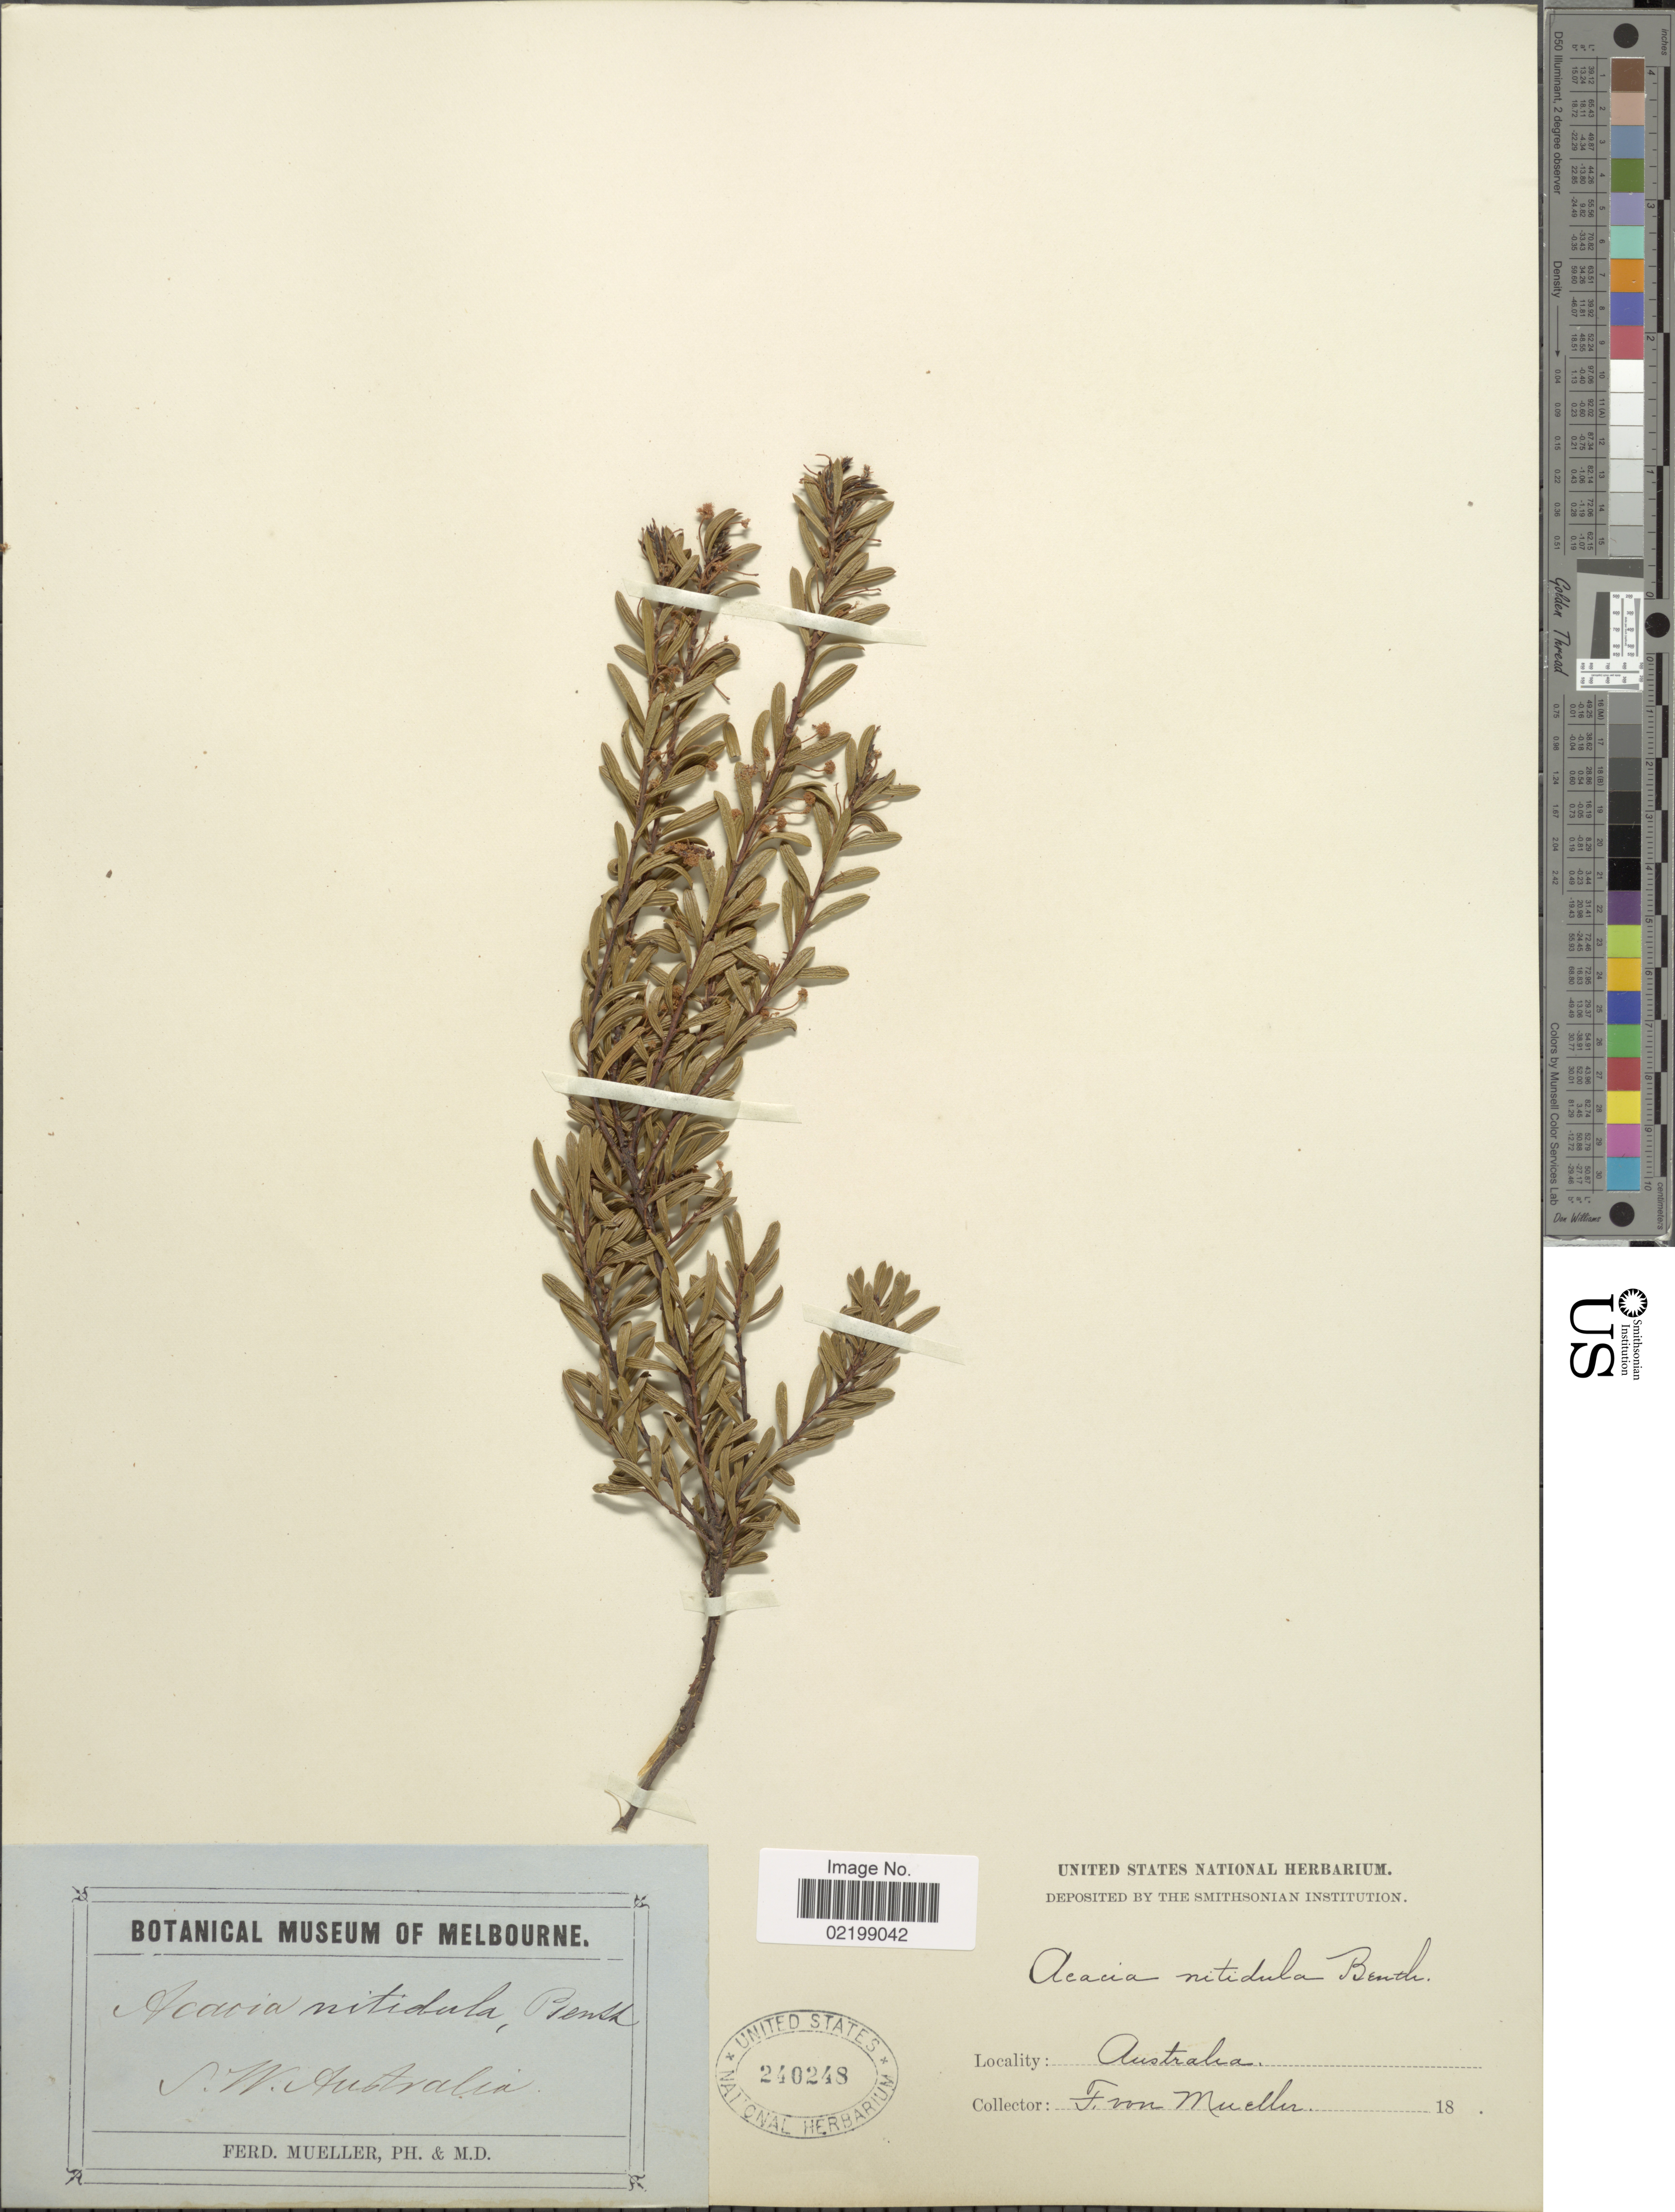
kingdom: Plantae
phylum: Tracheophyta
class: Magnoliopsida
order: Fabales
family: Fabaceae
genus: Acacia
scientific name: Acacia nitidula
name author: Benth.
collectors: F. Mueller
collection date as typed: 18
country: Australia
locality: S.W. Australia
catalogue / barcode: US 240248